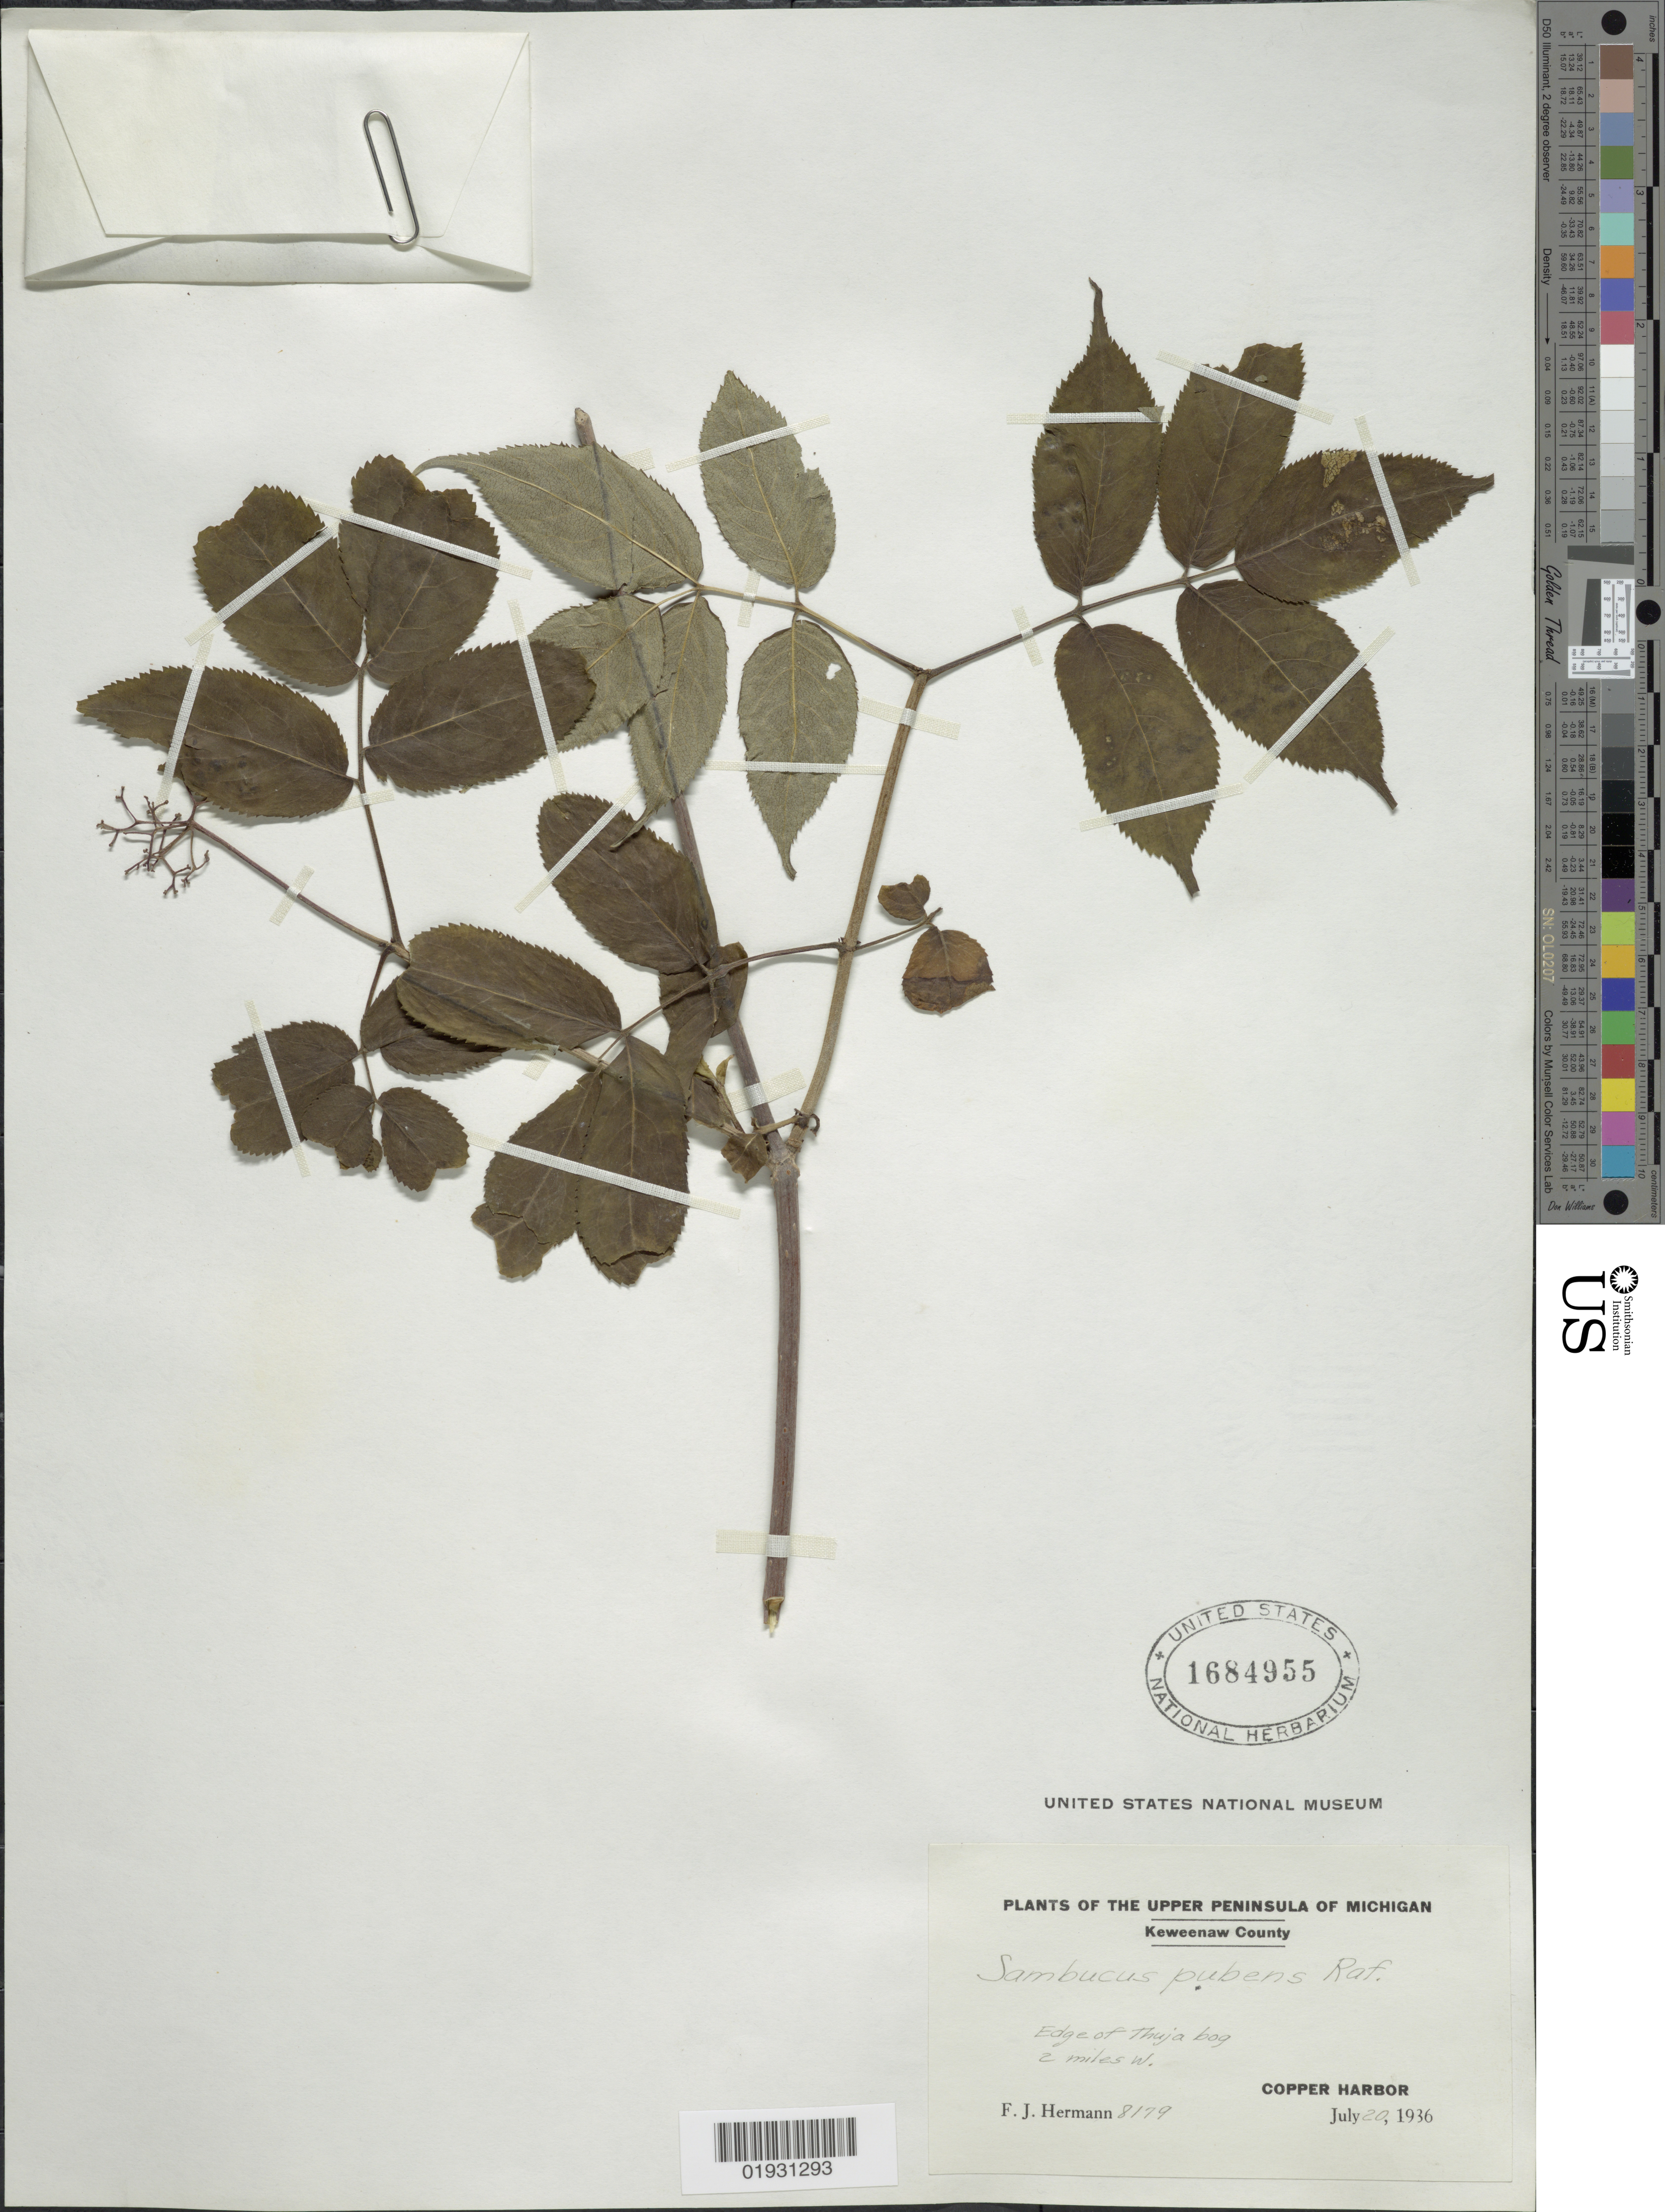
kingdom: Plantae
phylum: Tracheophyta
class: Magnoliopsida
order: Dipsacales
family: Viburnaceae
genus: Sambucus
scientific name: Sambucus racemosa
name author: L.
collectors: F. J. Hermann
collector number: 8179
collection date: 1936-07-20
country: United States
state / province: Michigan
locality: Upper Peninsula of Michigan, Keweenaw County, Edge of Thuja bog, 2 miles W., Copper Harbor.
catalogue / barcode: US 1684955